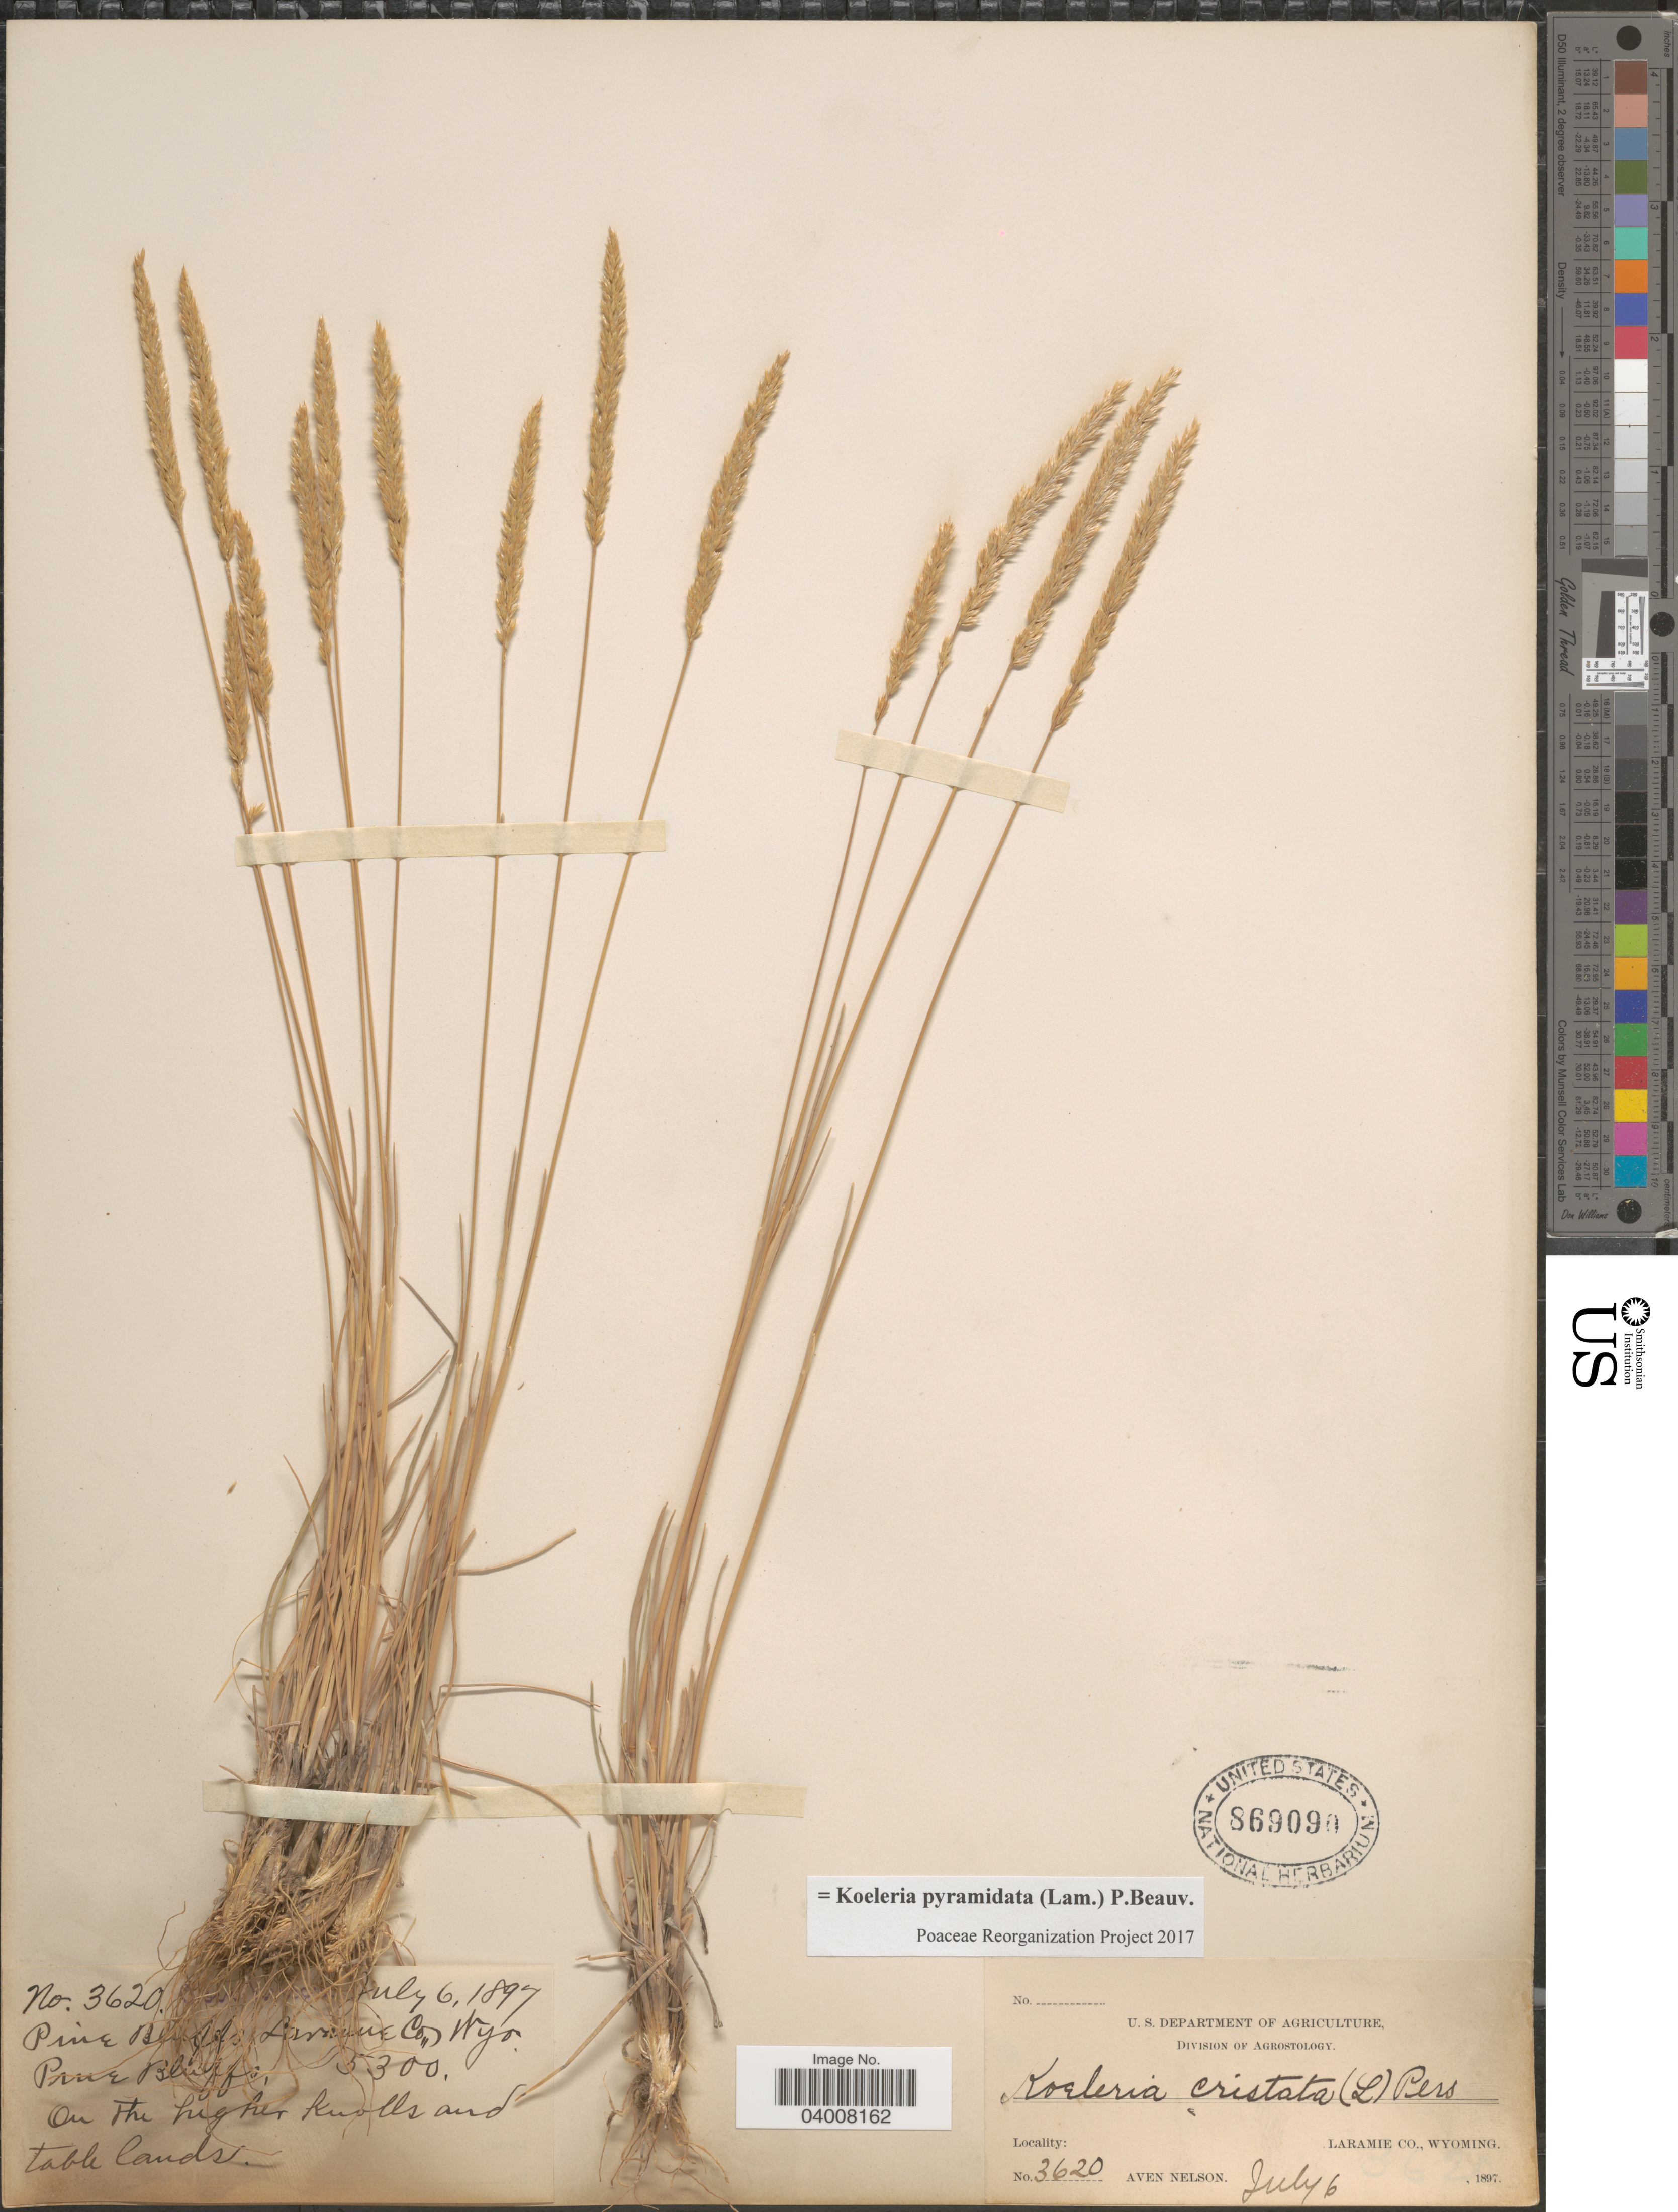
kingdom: Plantae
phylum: Tracheophyta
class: Liliopsida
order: Poales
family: Poaceae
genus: Koeleria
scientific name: Koeleria pyramidata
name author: (Lam.) P. Beauv.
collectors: A. Nelson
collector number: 3620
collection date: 1897-07-06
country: United States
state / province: Wyoming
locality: Pine Bluffs. Laramie Co.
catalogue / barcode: US 869090